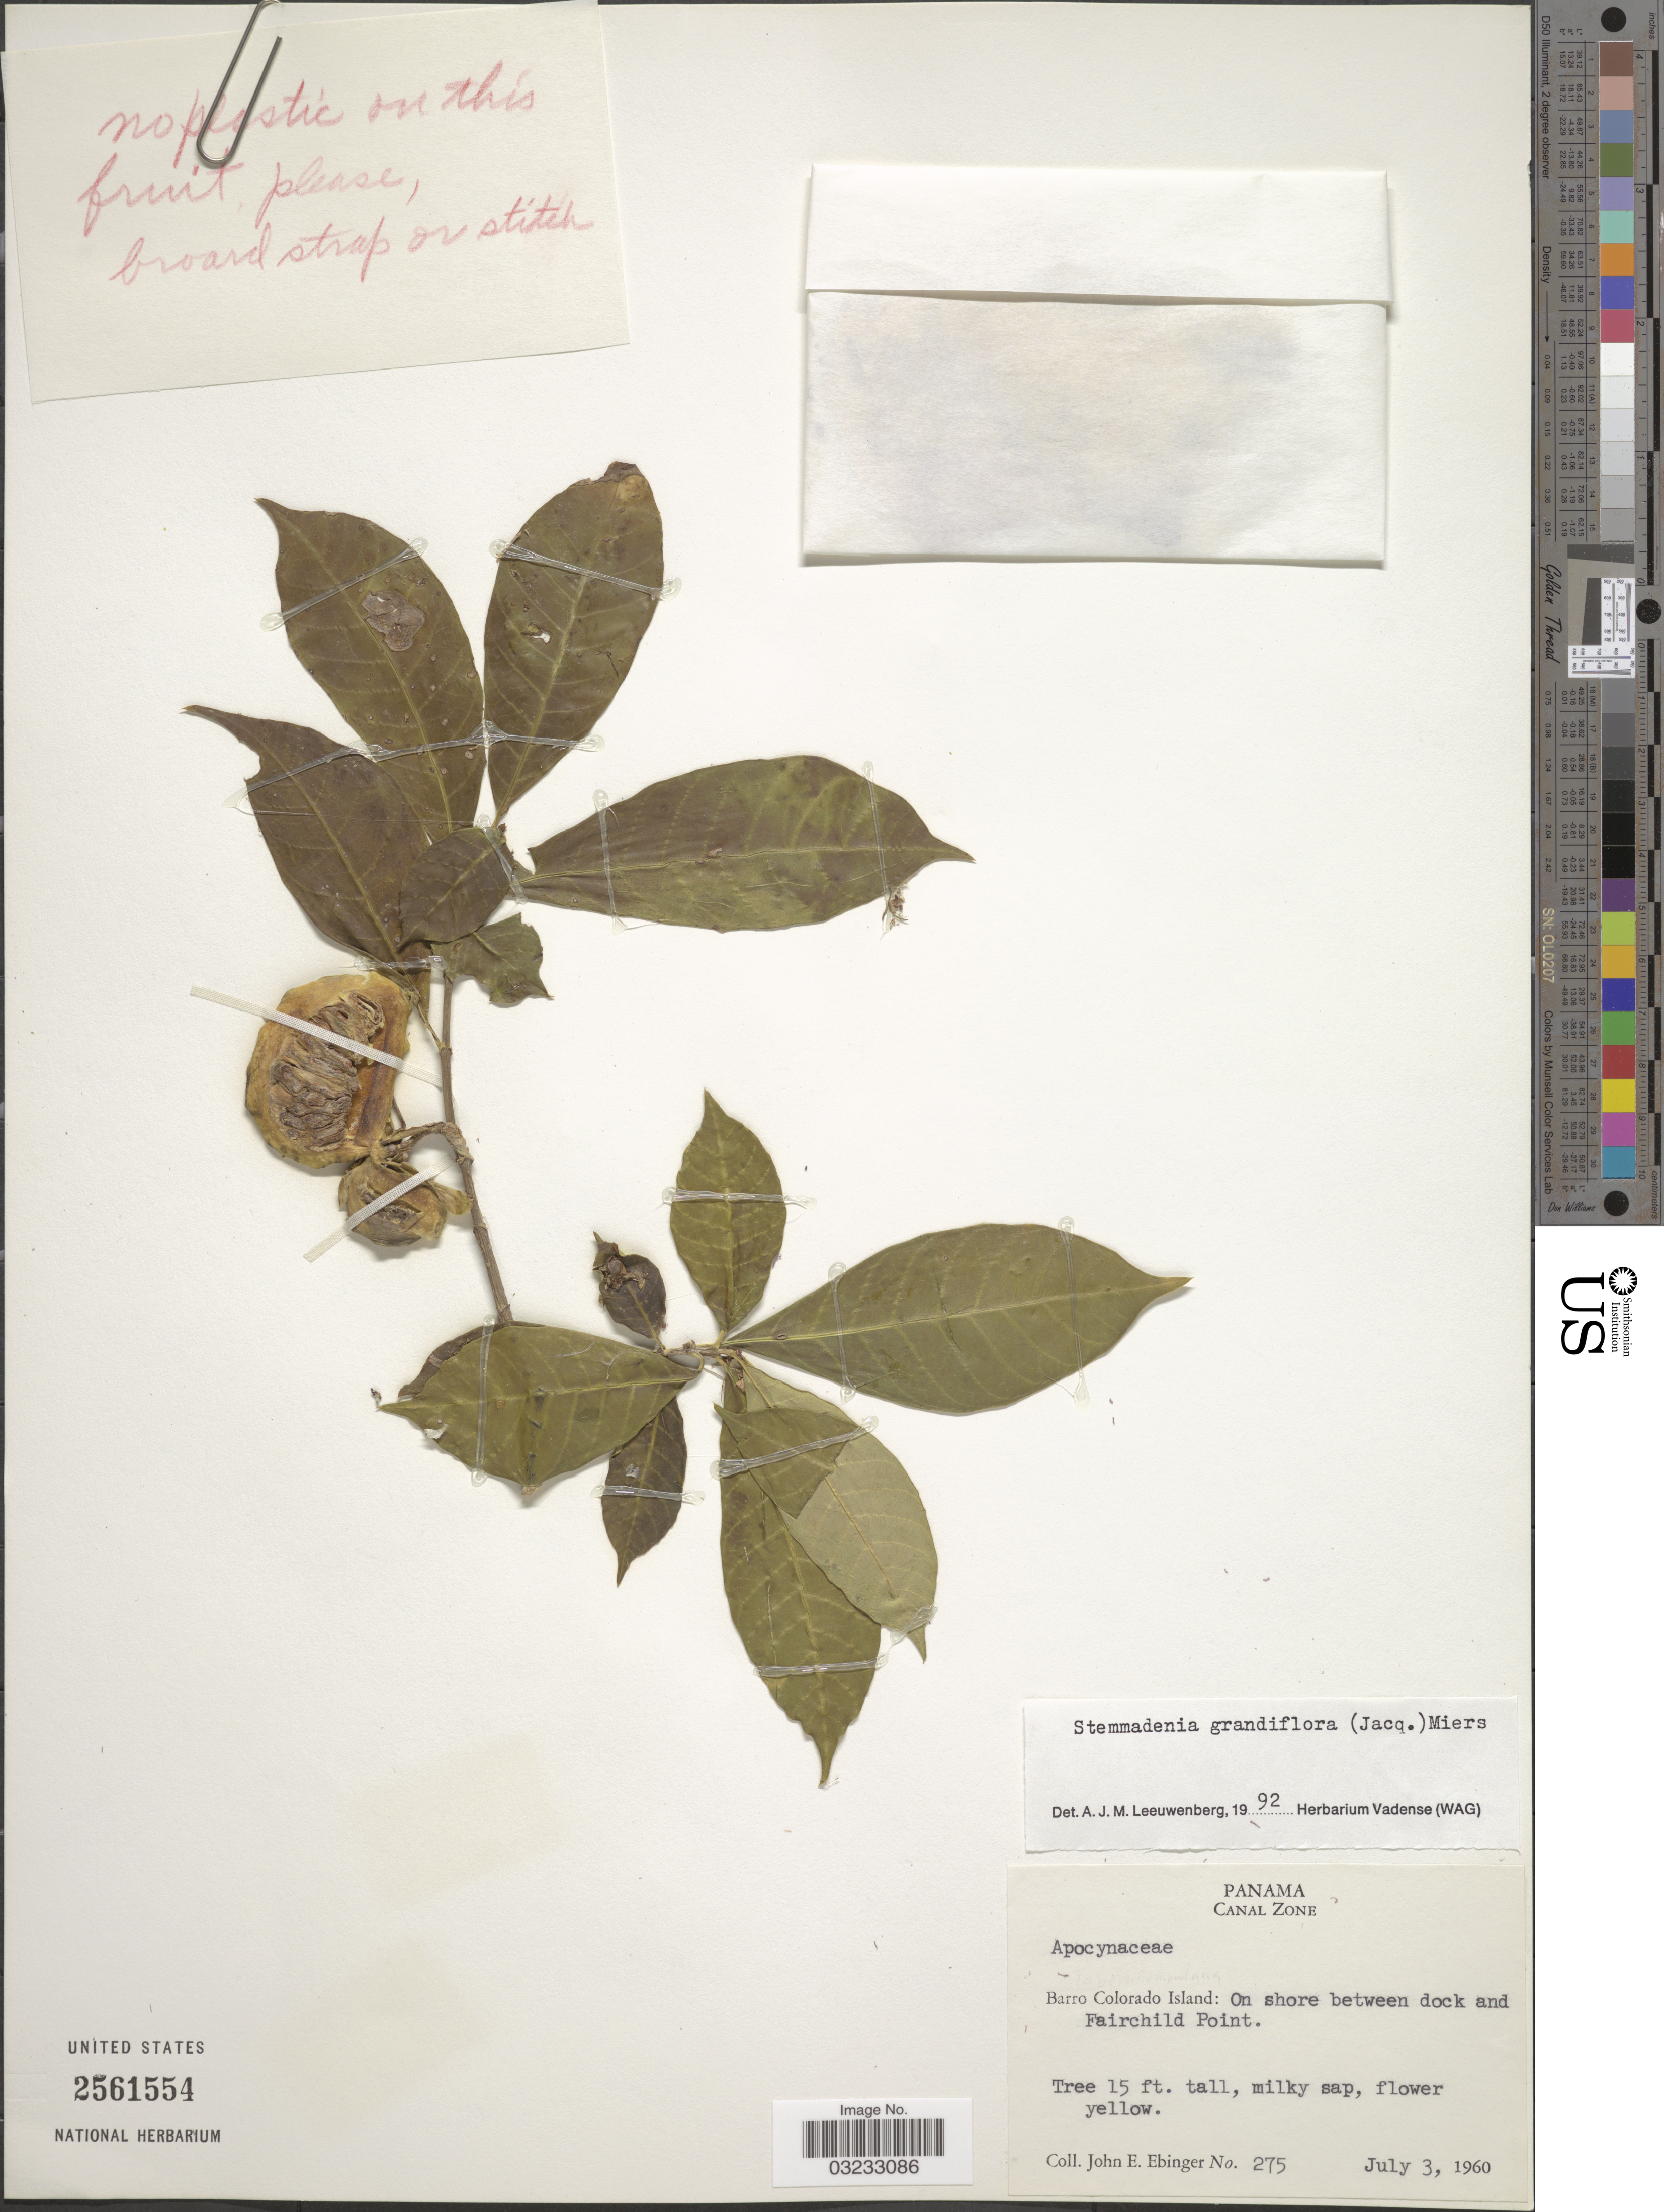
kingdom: Plantae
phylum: Tracheophyta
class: Magnoliopsida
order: Gentianales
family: Apocynaceae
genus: Stemmadenia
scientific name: Stemmadenia grandiflora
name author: (Jacq.) Miers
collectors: J. Ebinger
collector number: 275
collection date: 1960-07-03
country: Panama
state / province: Panamá Oeste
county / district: Canal Zone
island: Barro Colorado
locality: Canal Zone. Barro Colorado Island: On shore between dock and Fairchild Point.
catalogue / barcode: US 2561554